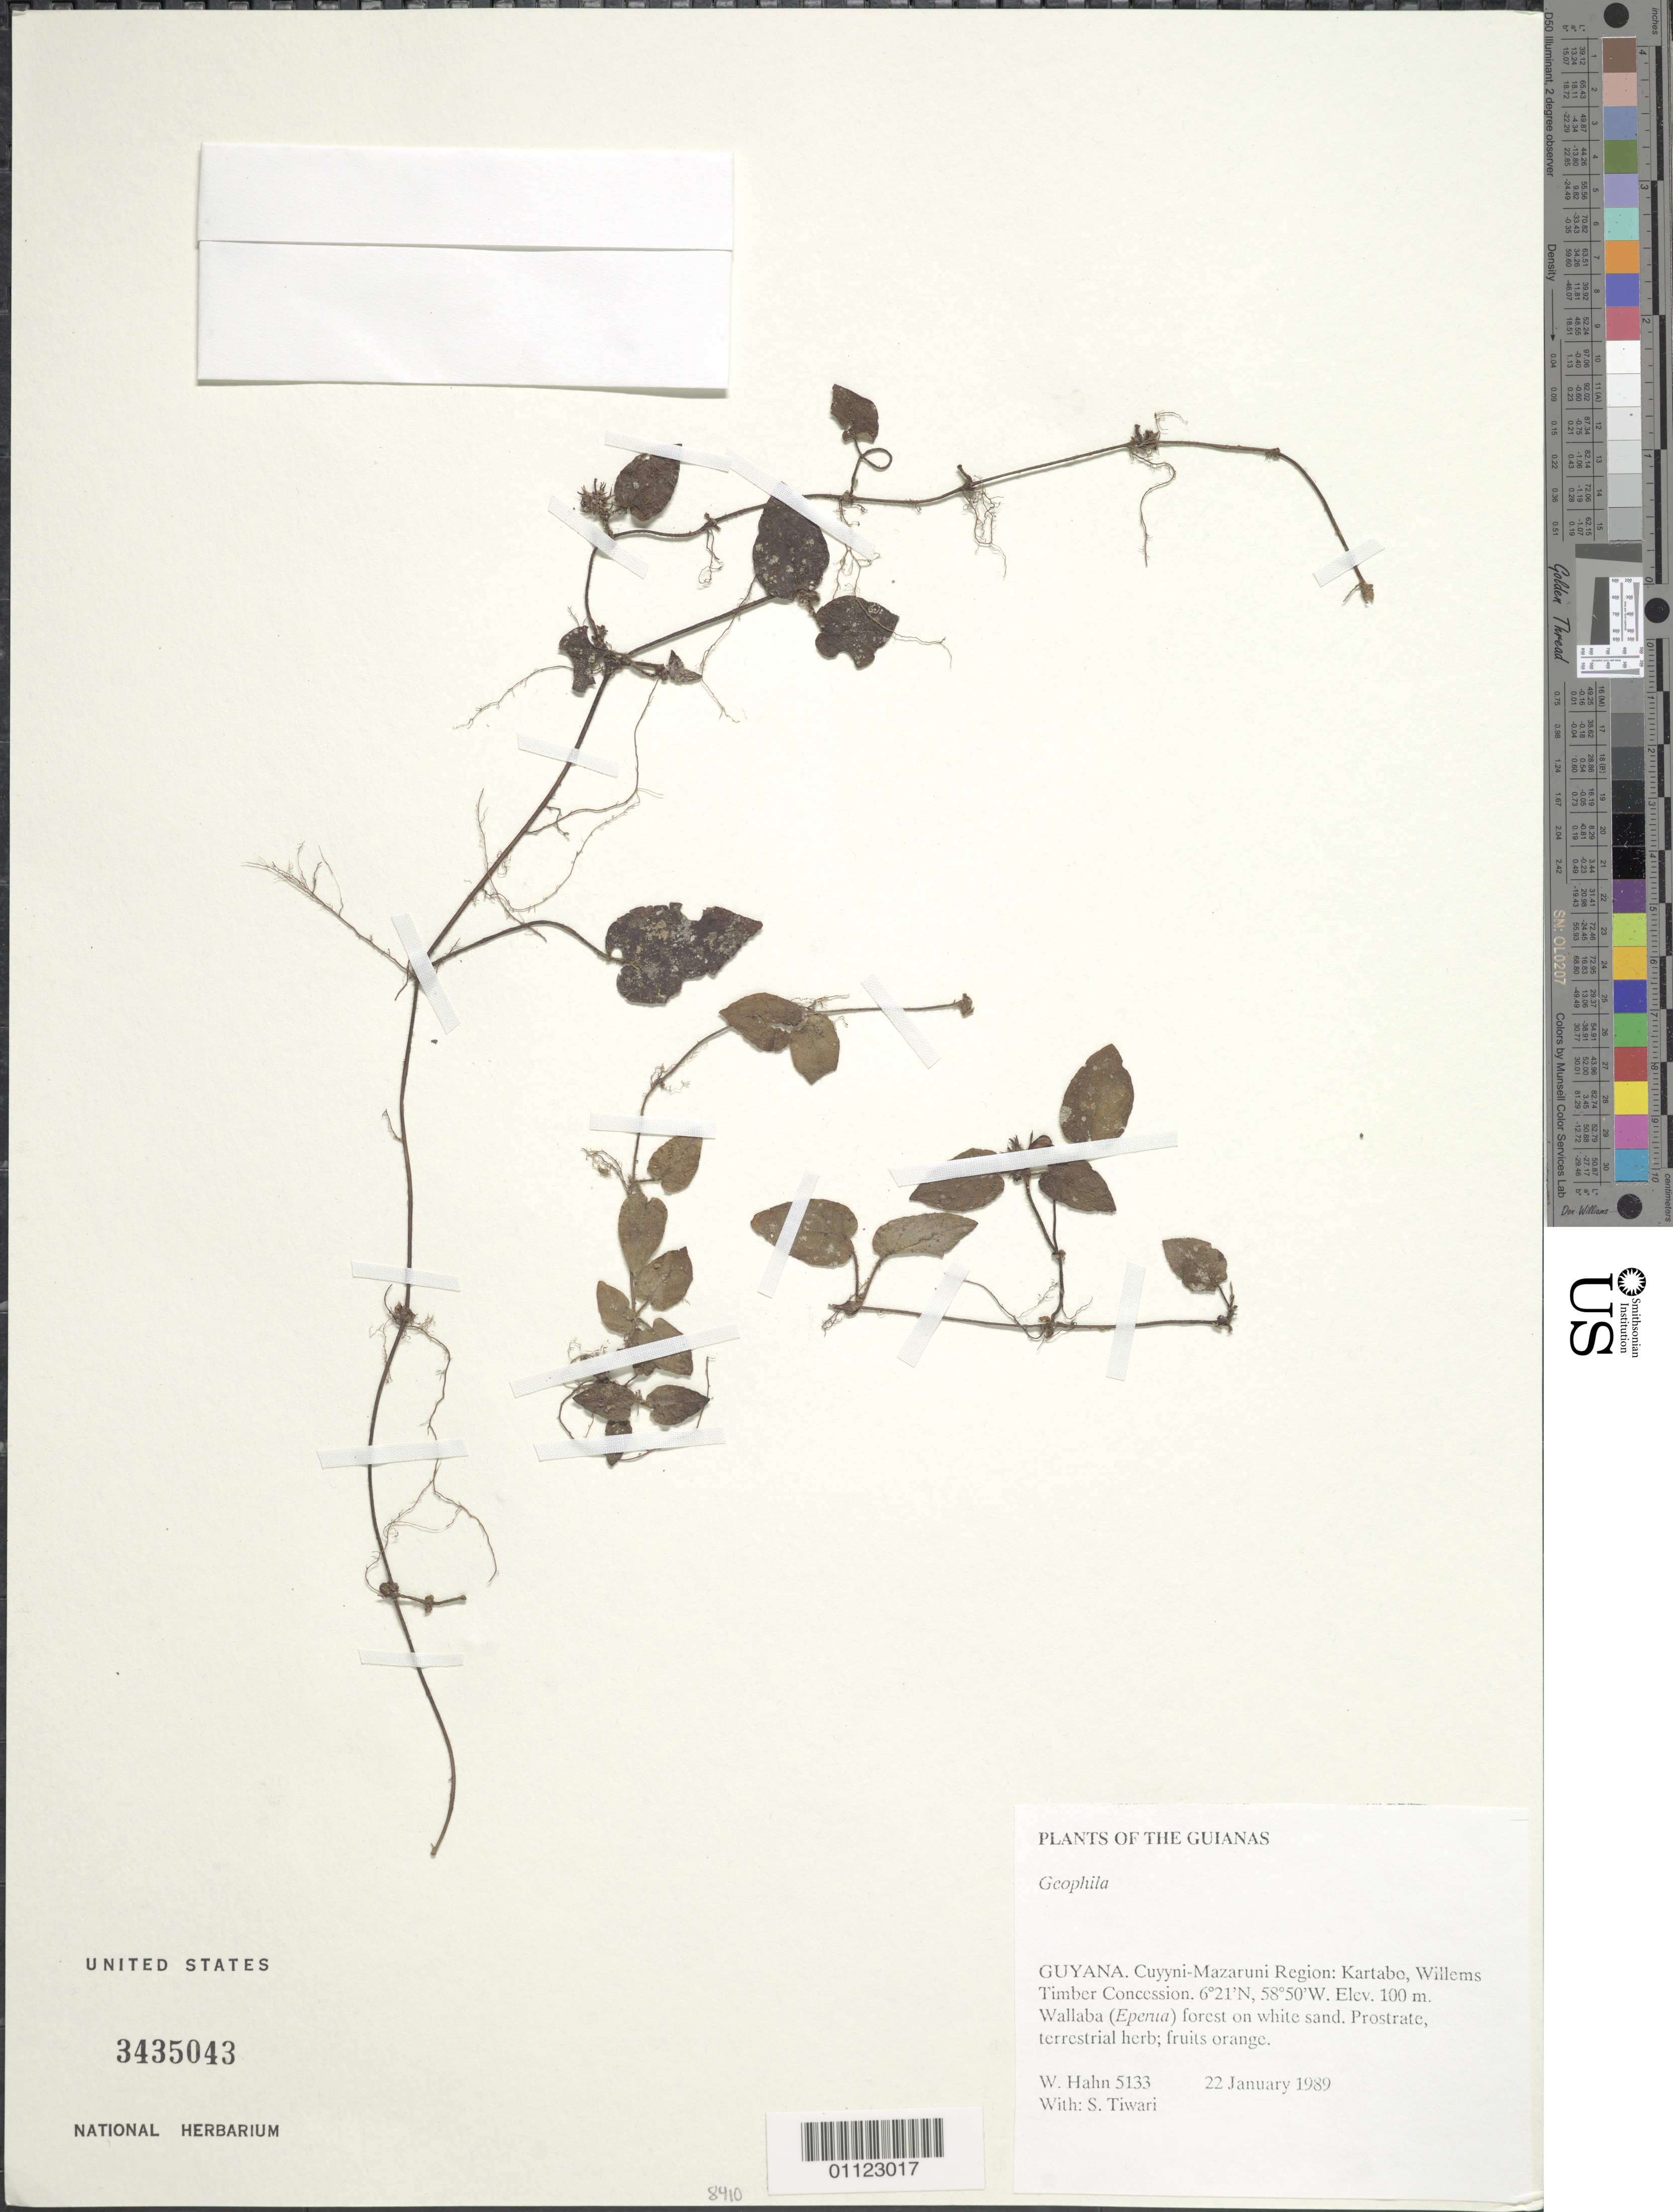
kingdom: Plantae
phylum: Tracheophyta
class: Magnoliopsida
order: Gentianales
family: Rubiaceae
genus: Geophila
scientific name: Geophila tenuis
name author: (Müll. Arg.) Standl.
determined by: Taylor, Charlotte M.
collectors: W. Hahn & S. Tiwari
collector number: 5133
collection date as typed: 22 January 1989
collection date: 1989-01-22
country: Guyana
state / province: Cuyuni-Mazaruni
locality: Kartabo, Willems Timber concession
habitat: Wallaba (Eperua) forest on white sand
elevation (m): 100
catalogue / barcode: US 3435043